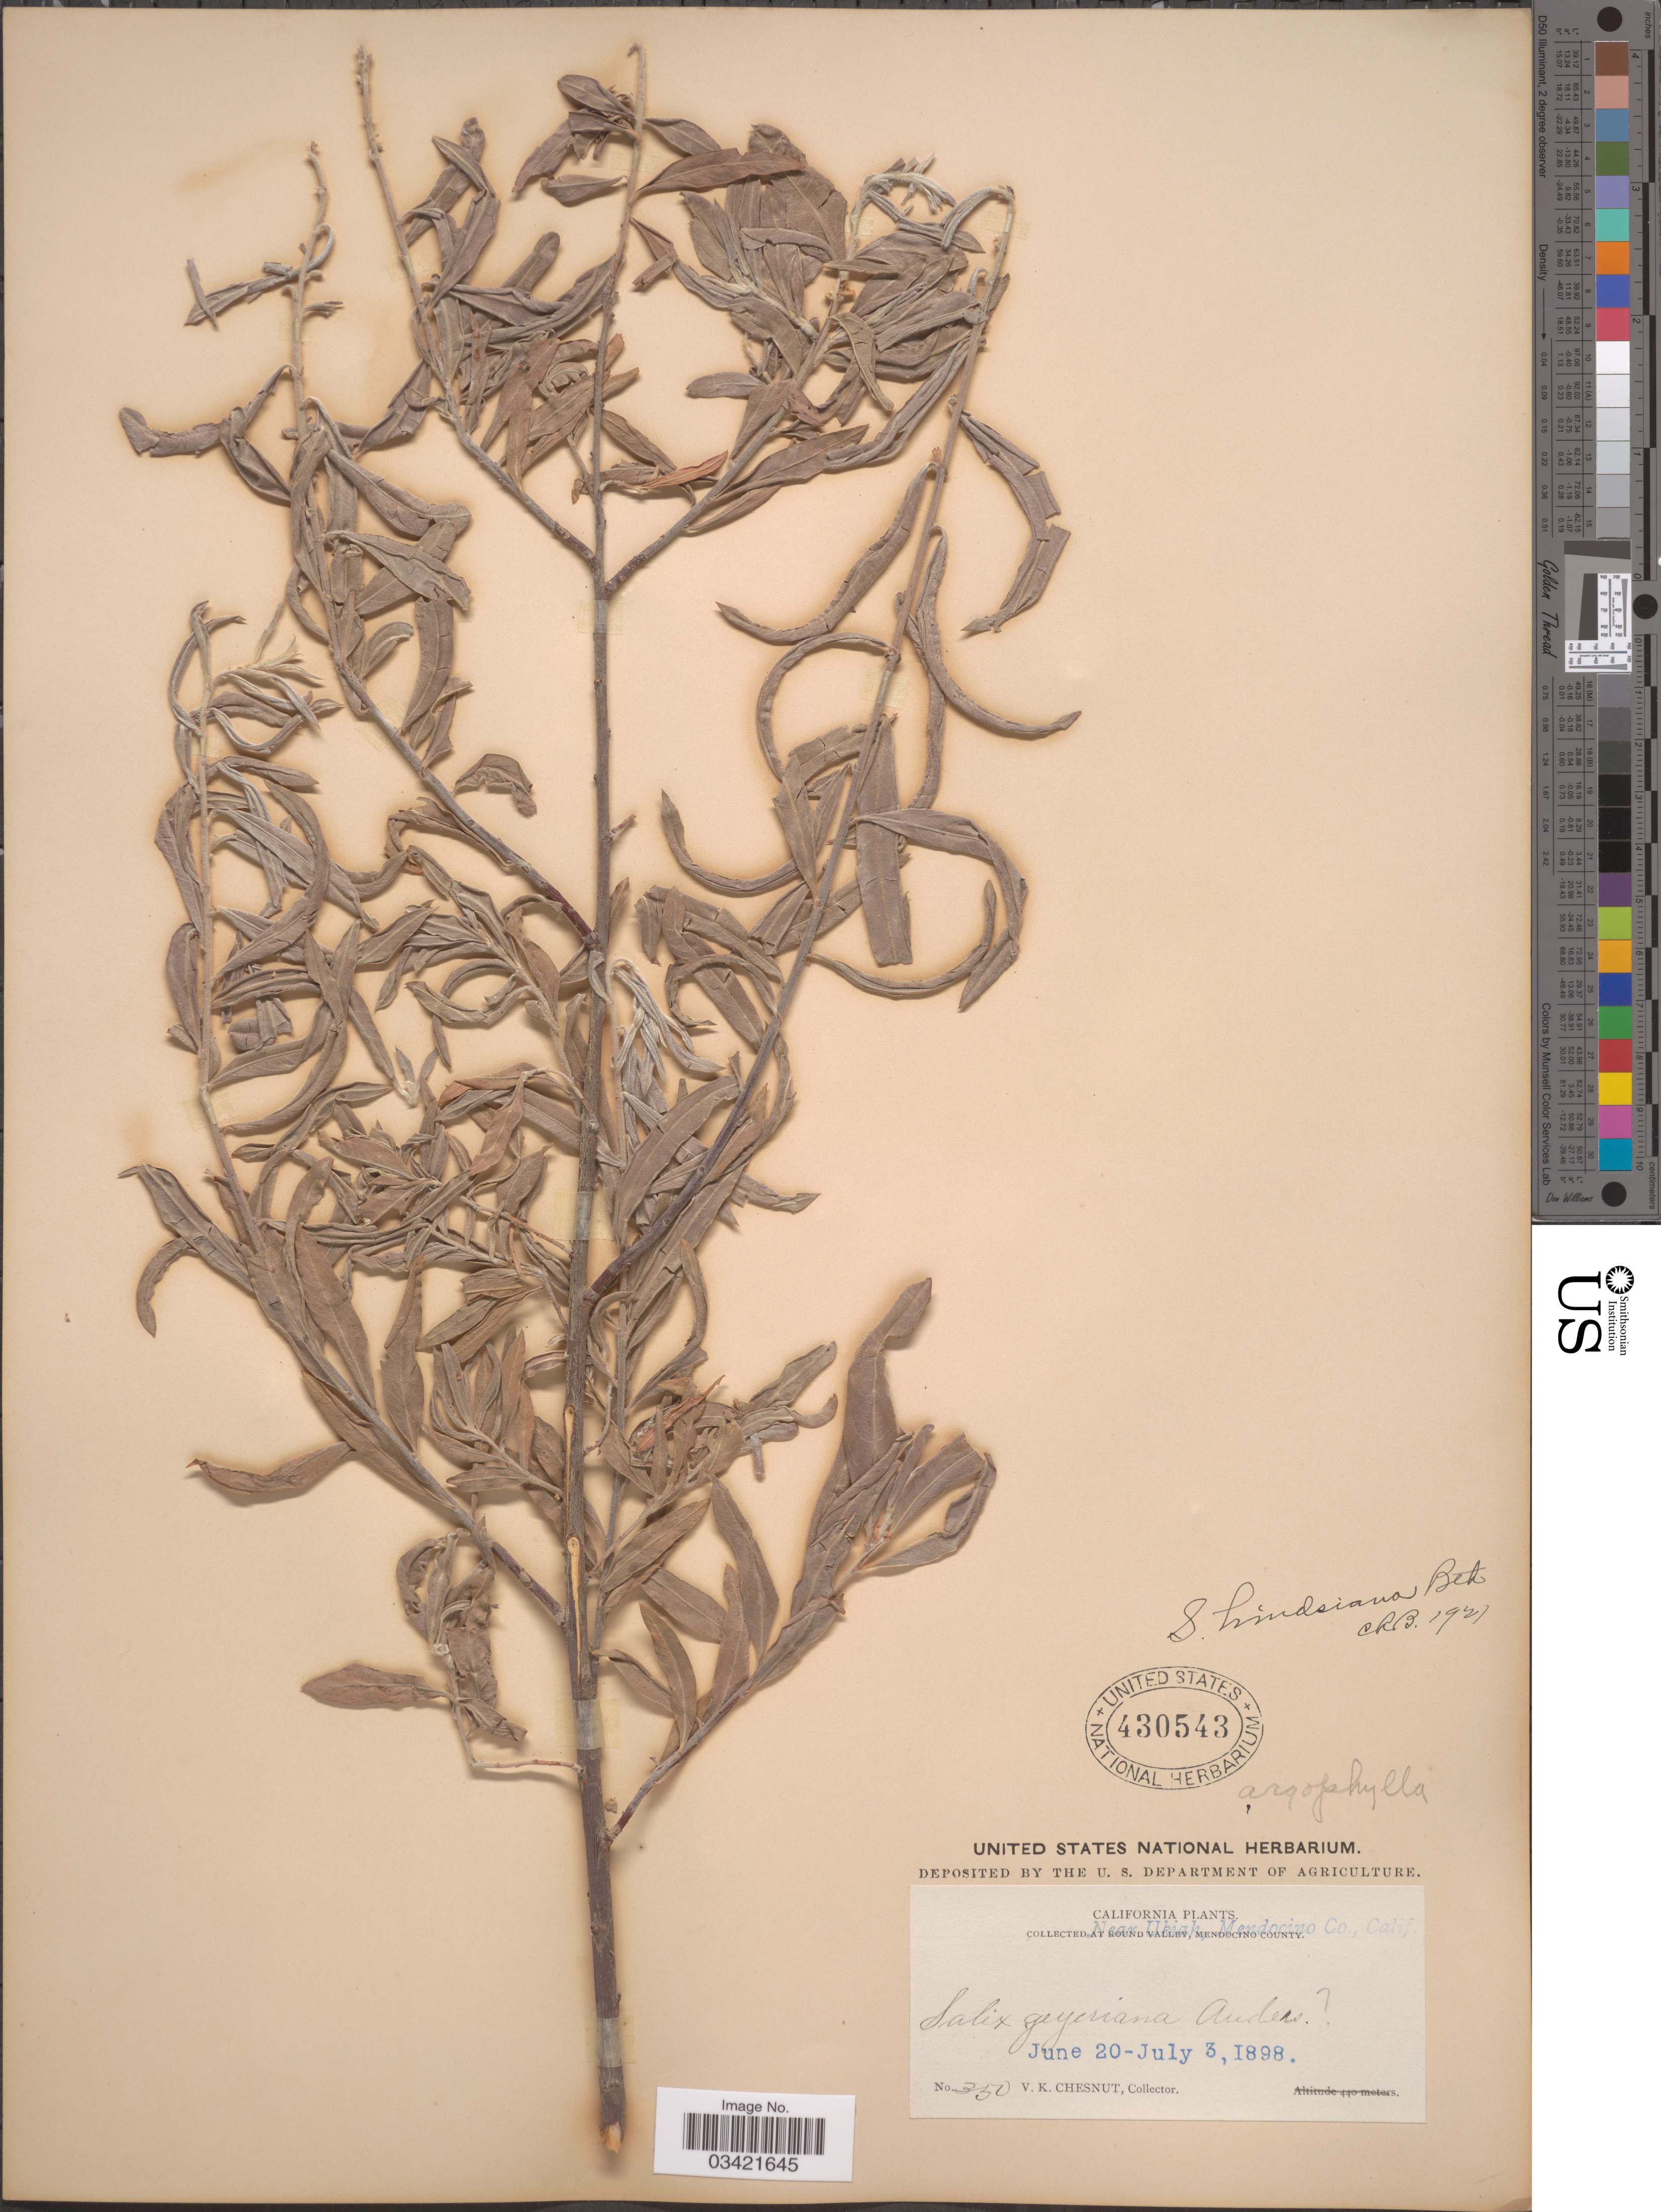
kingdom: Plantae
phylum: Tracheophyta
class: Magnoliopsida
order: Malpighiales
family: Salicaceae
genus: Salix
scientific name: Salix hindsiana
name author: Benth.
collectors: V. Chesnut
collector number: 350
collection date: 1898-06-20/1898-07-03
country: United States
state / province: California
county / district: Mendocino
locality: Near Ukiah, Mendocino Co. At Round Valley, Mendocino County.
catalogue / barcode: US 430543